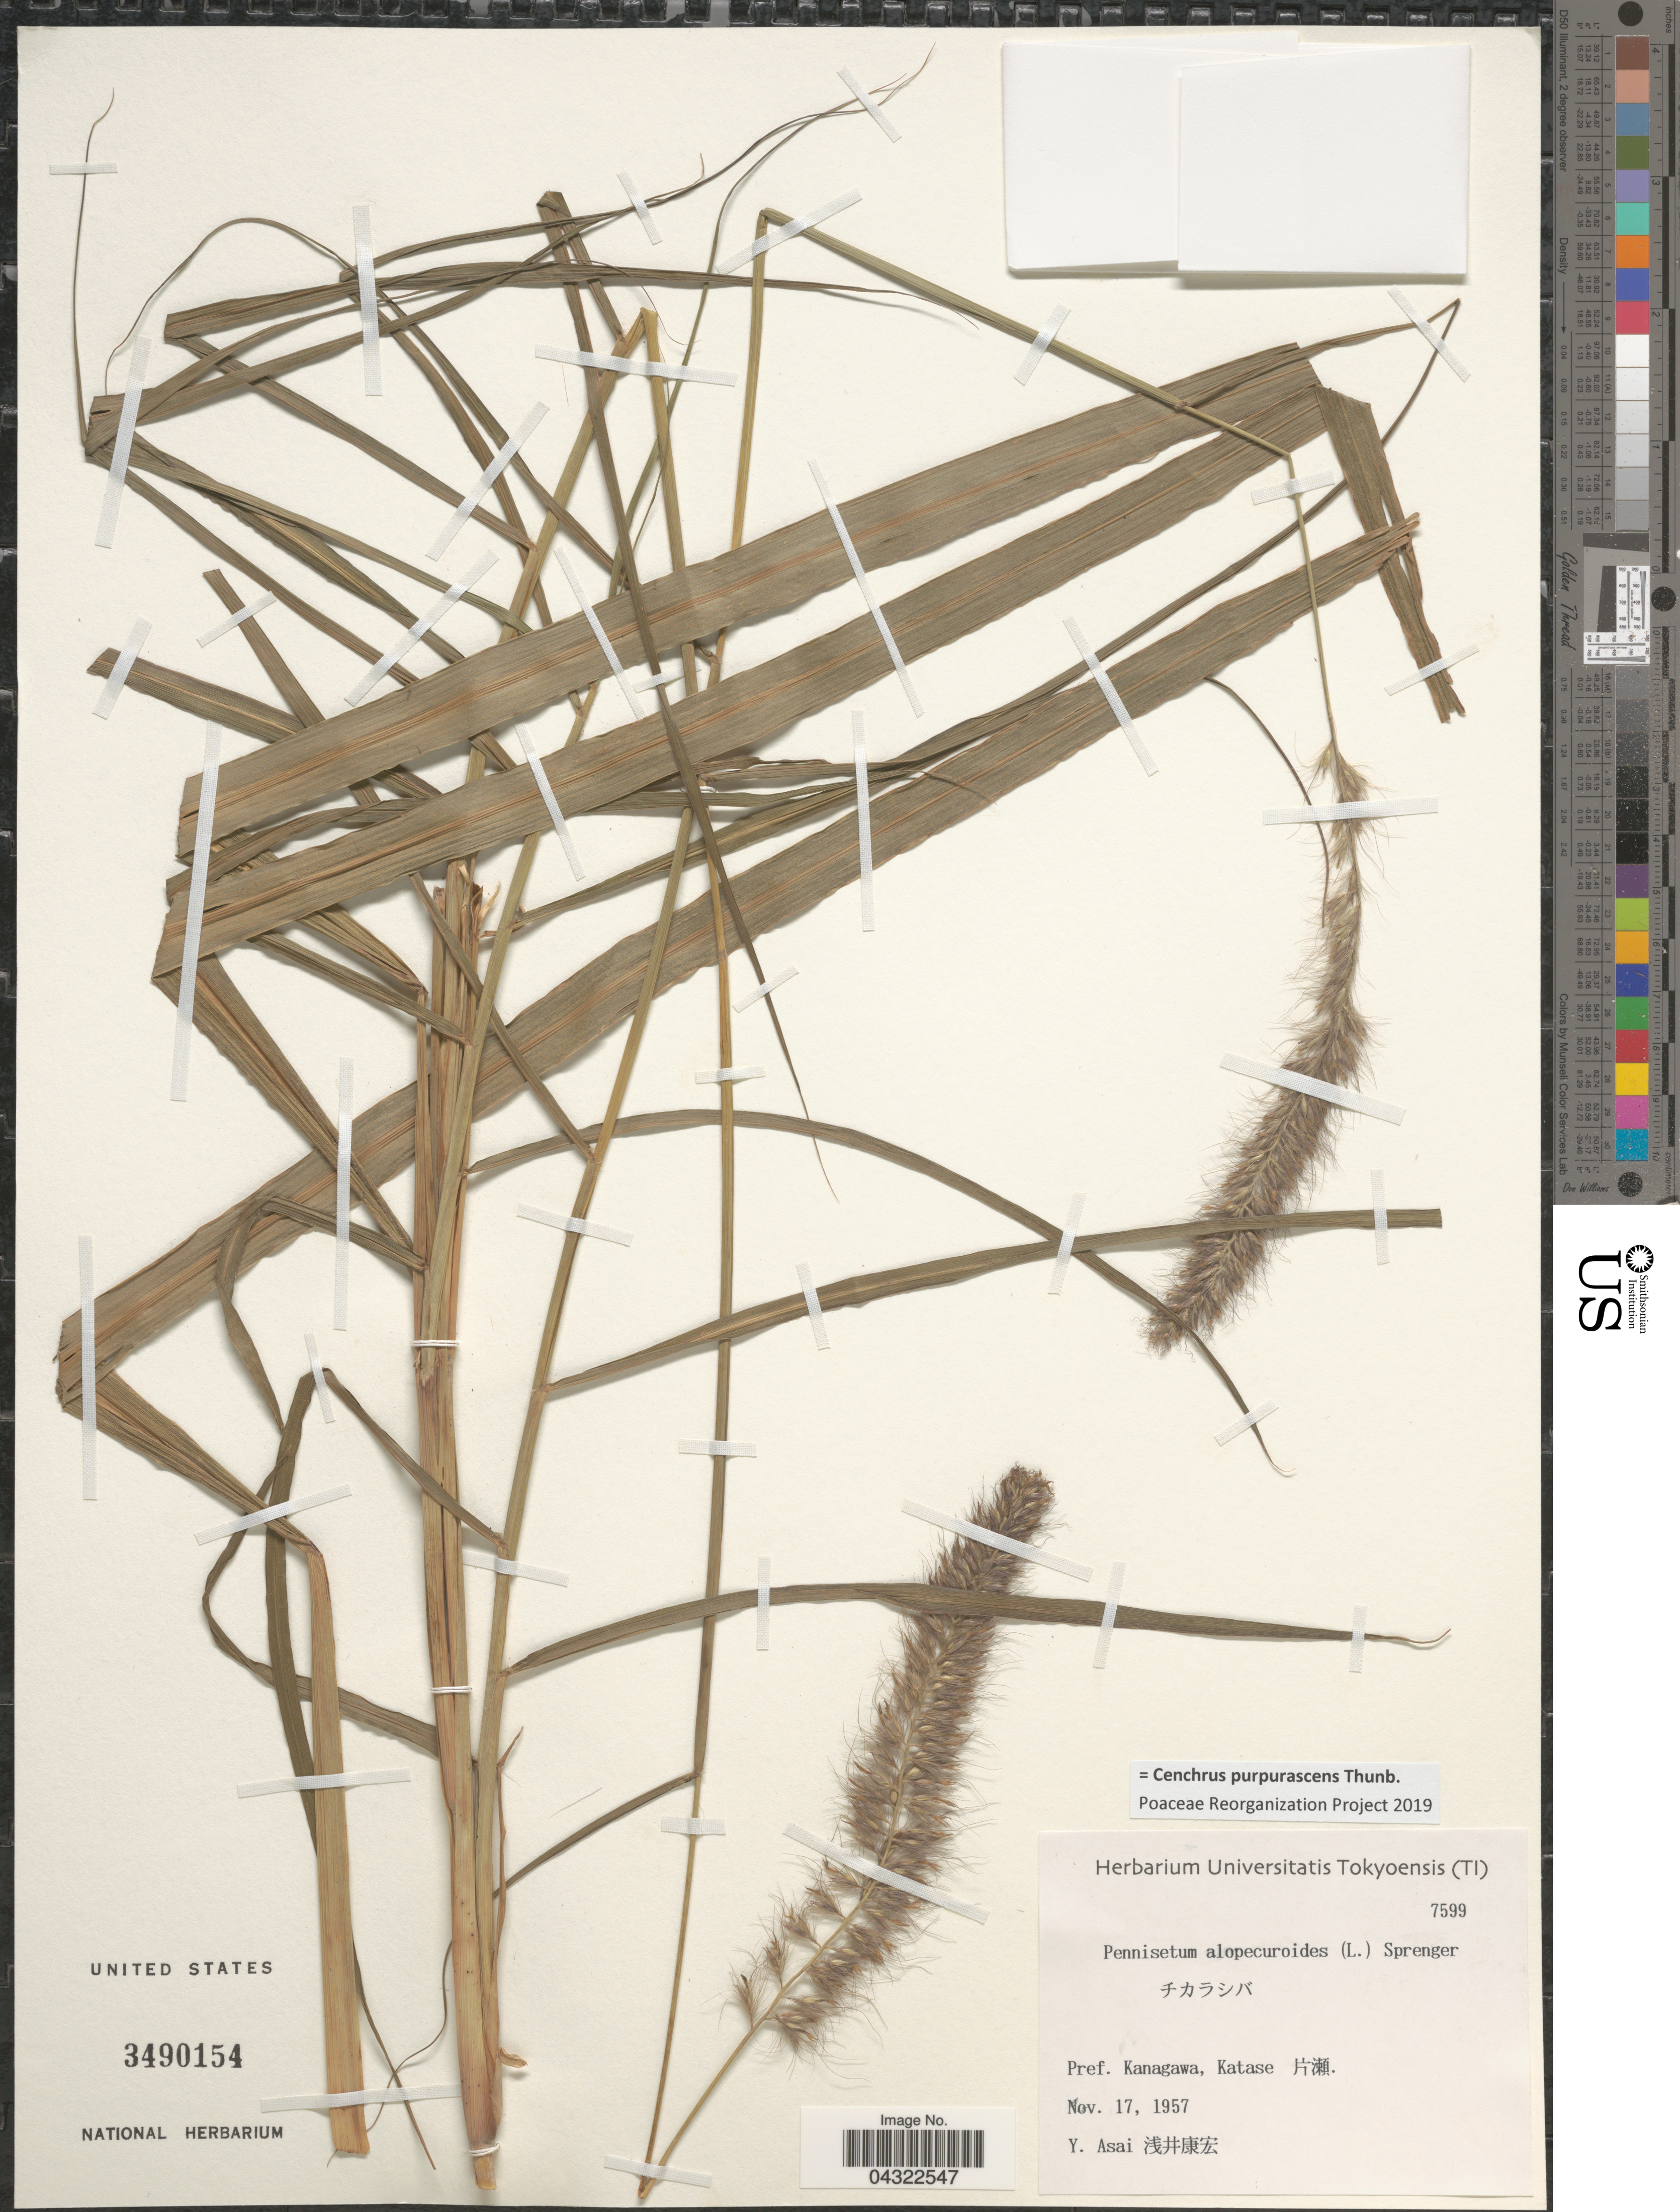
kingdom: Plantae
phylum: Tracheophyta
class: Liliopsida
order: Poales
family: Poaceae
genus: Cenchrus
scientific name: Cenchrus purpurascens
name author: Thunb.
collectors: Y. Asai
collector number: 7599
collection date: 1957-11-17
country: Japan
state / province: Kanagawa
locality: Pref. Kanagawa, Katase.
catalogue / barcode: US 3490154